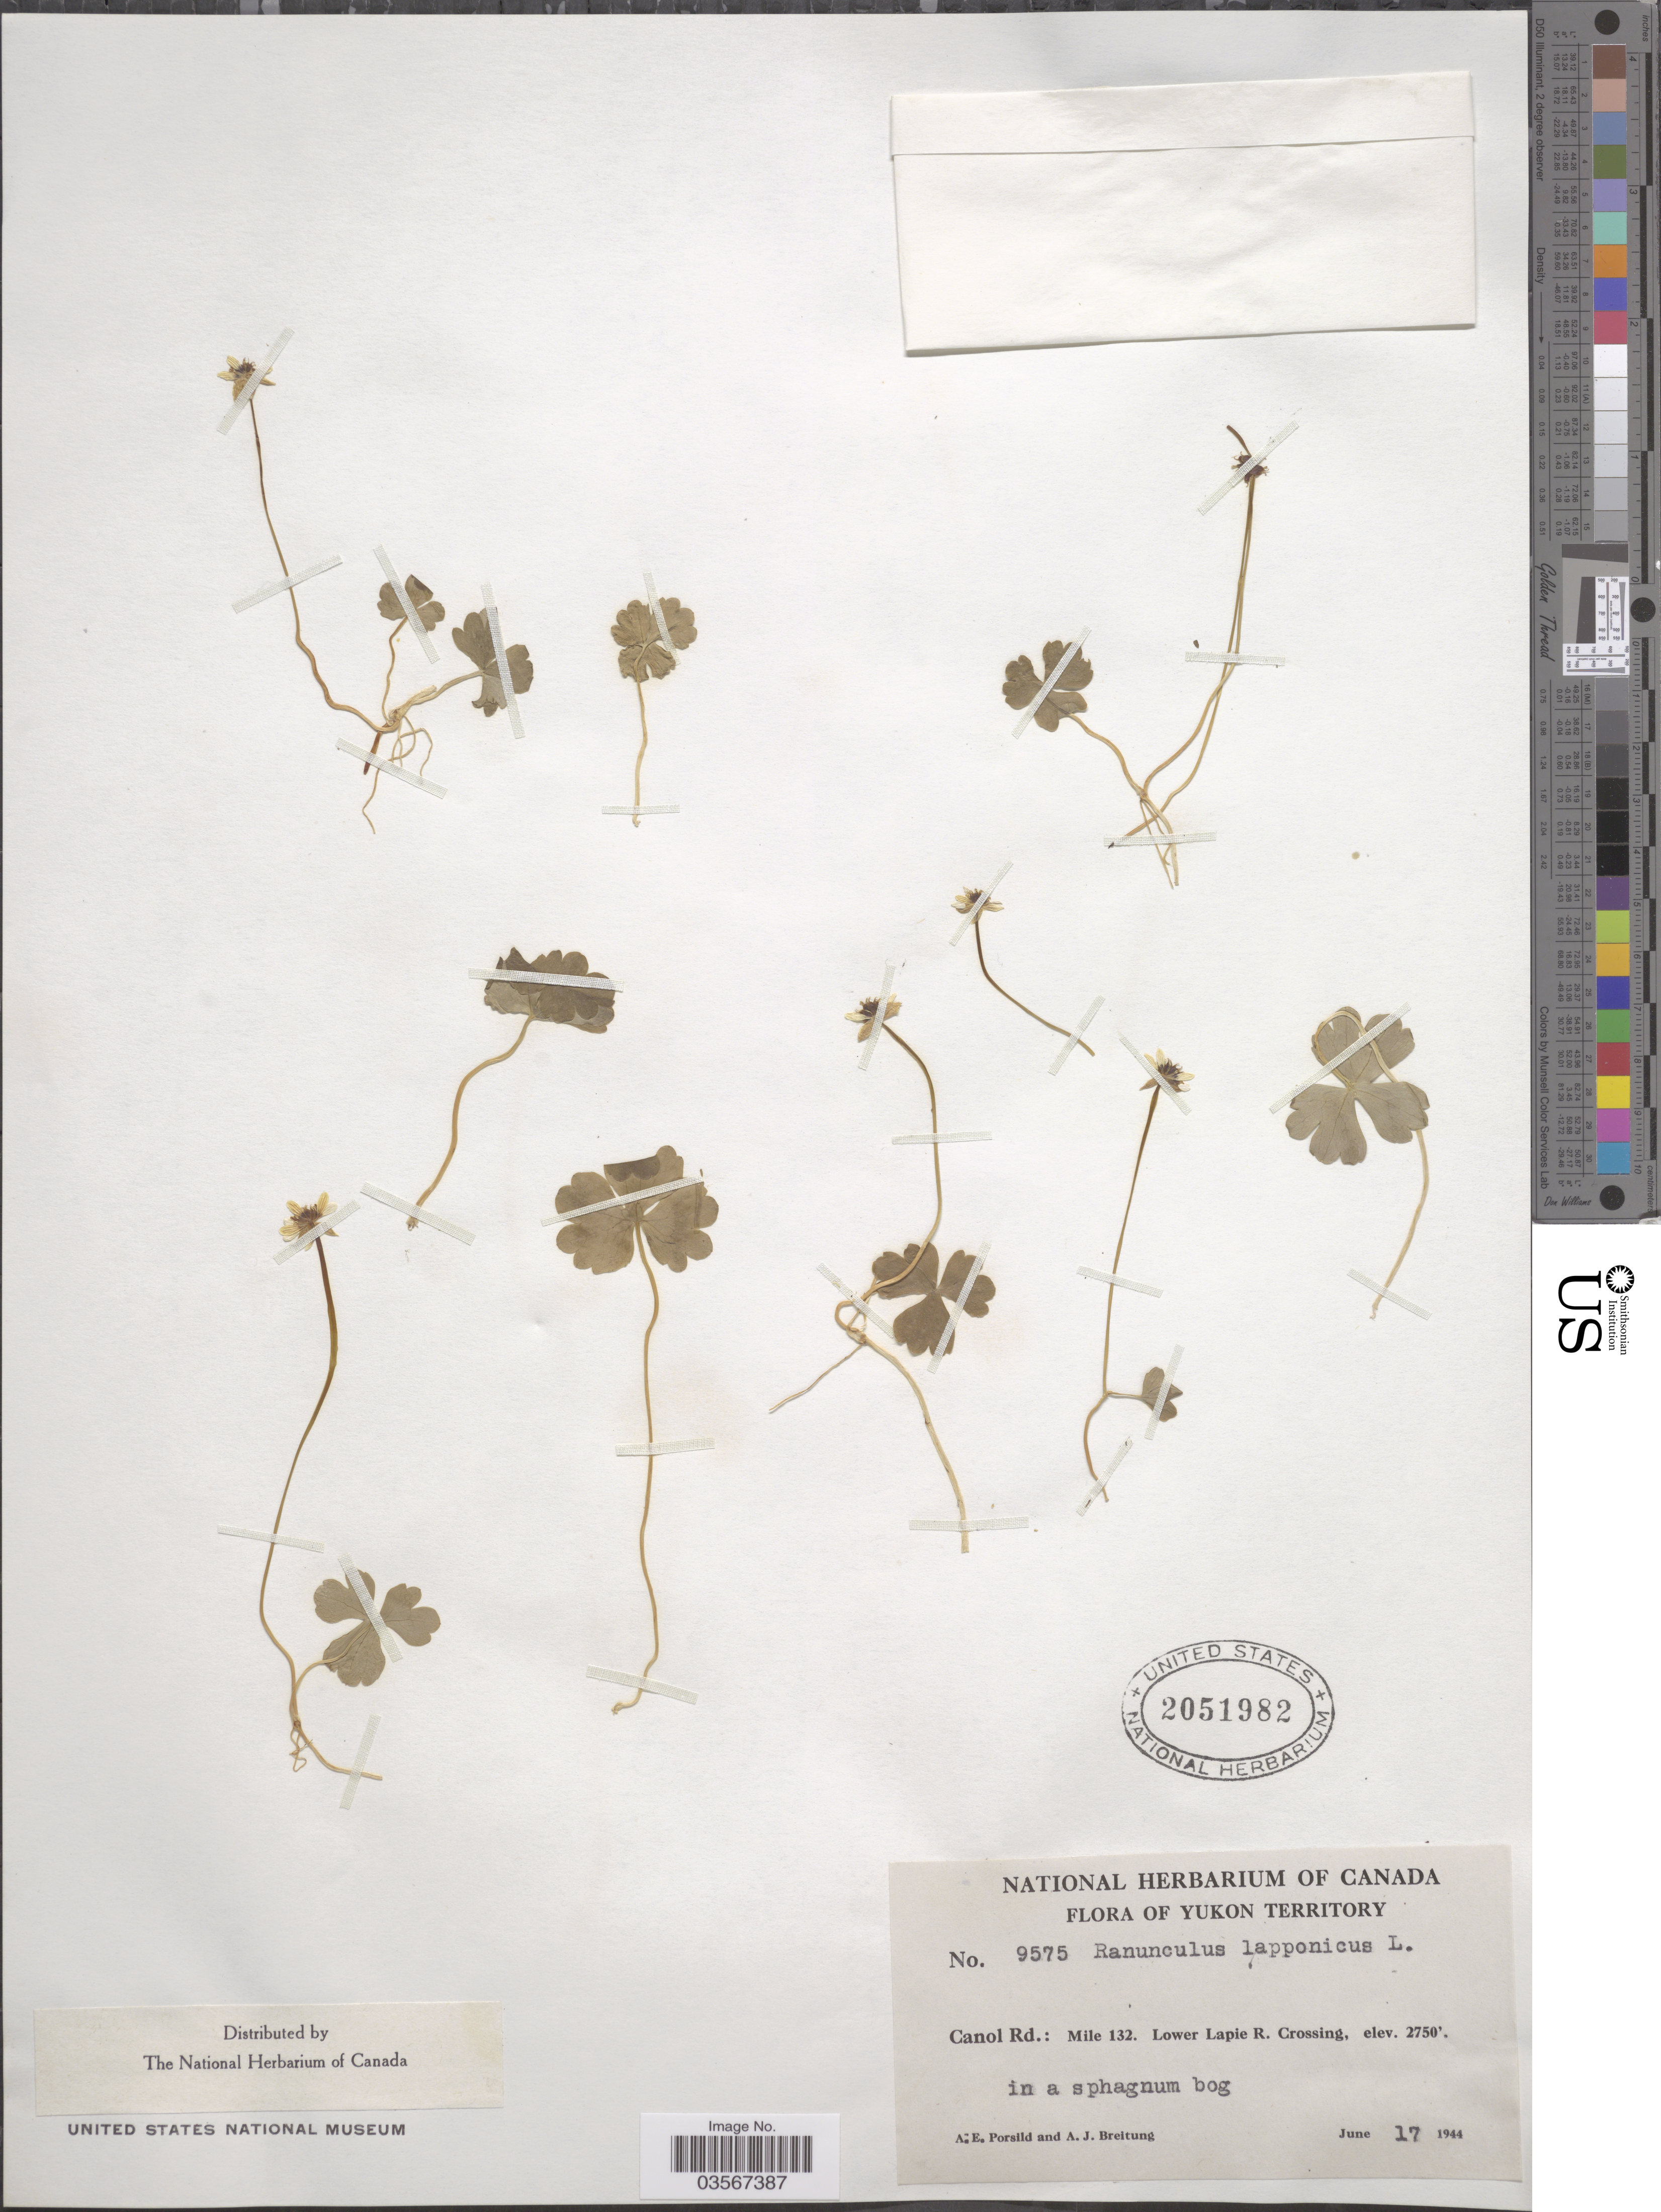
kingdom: Plantae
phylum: Tracheophyta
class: Magnoliopsida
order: Ranunculales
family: Ranunculaceae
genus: Ranunculus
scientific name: Ranunculus lapponicus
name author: L.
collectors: A. E. Porsild & A. Breitung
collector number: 9575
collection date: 1944-06-17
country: Canada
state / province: Yukon Territory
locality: Canol Rd.: Mile 132. Lower Lapie R. Crossing.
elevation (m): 838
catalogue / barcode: US 2051982